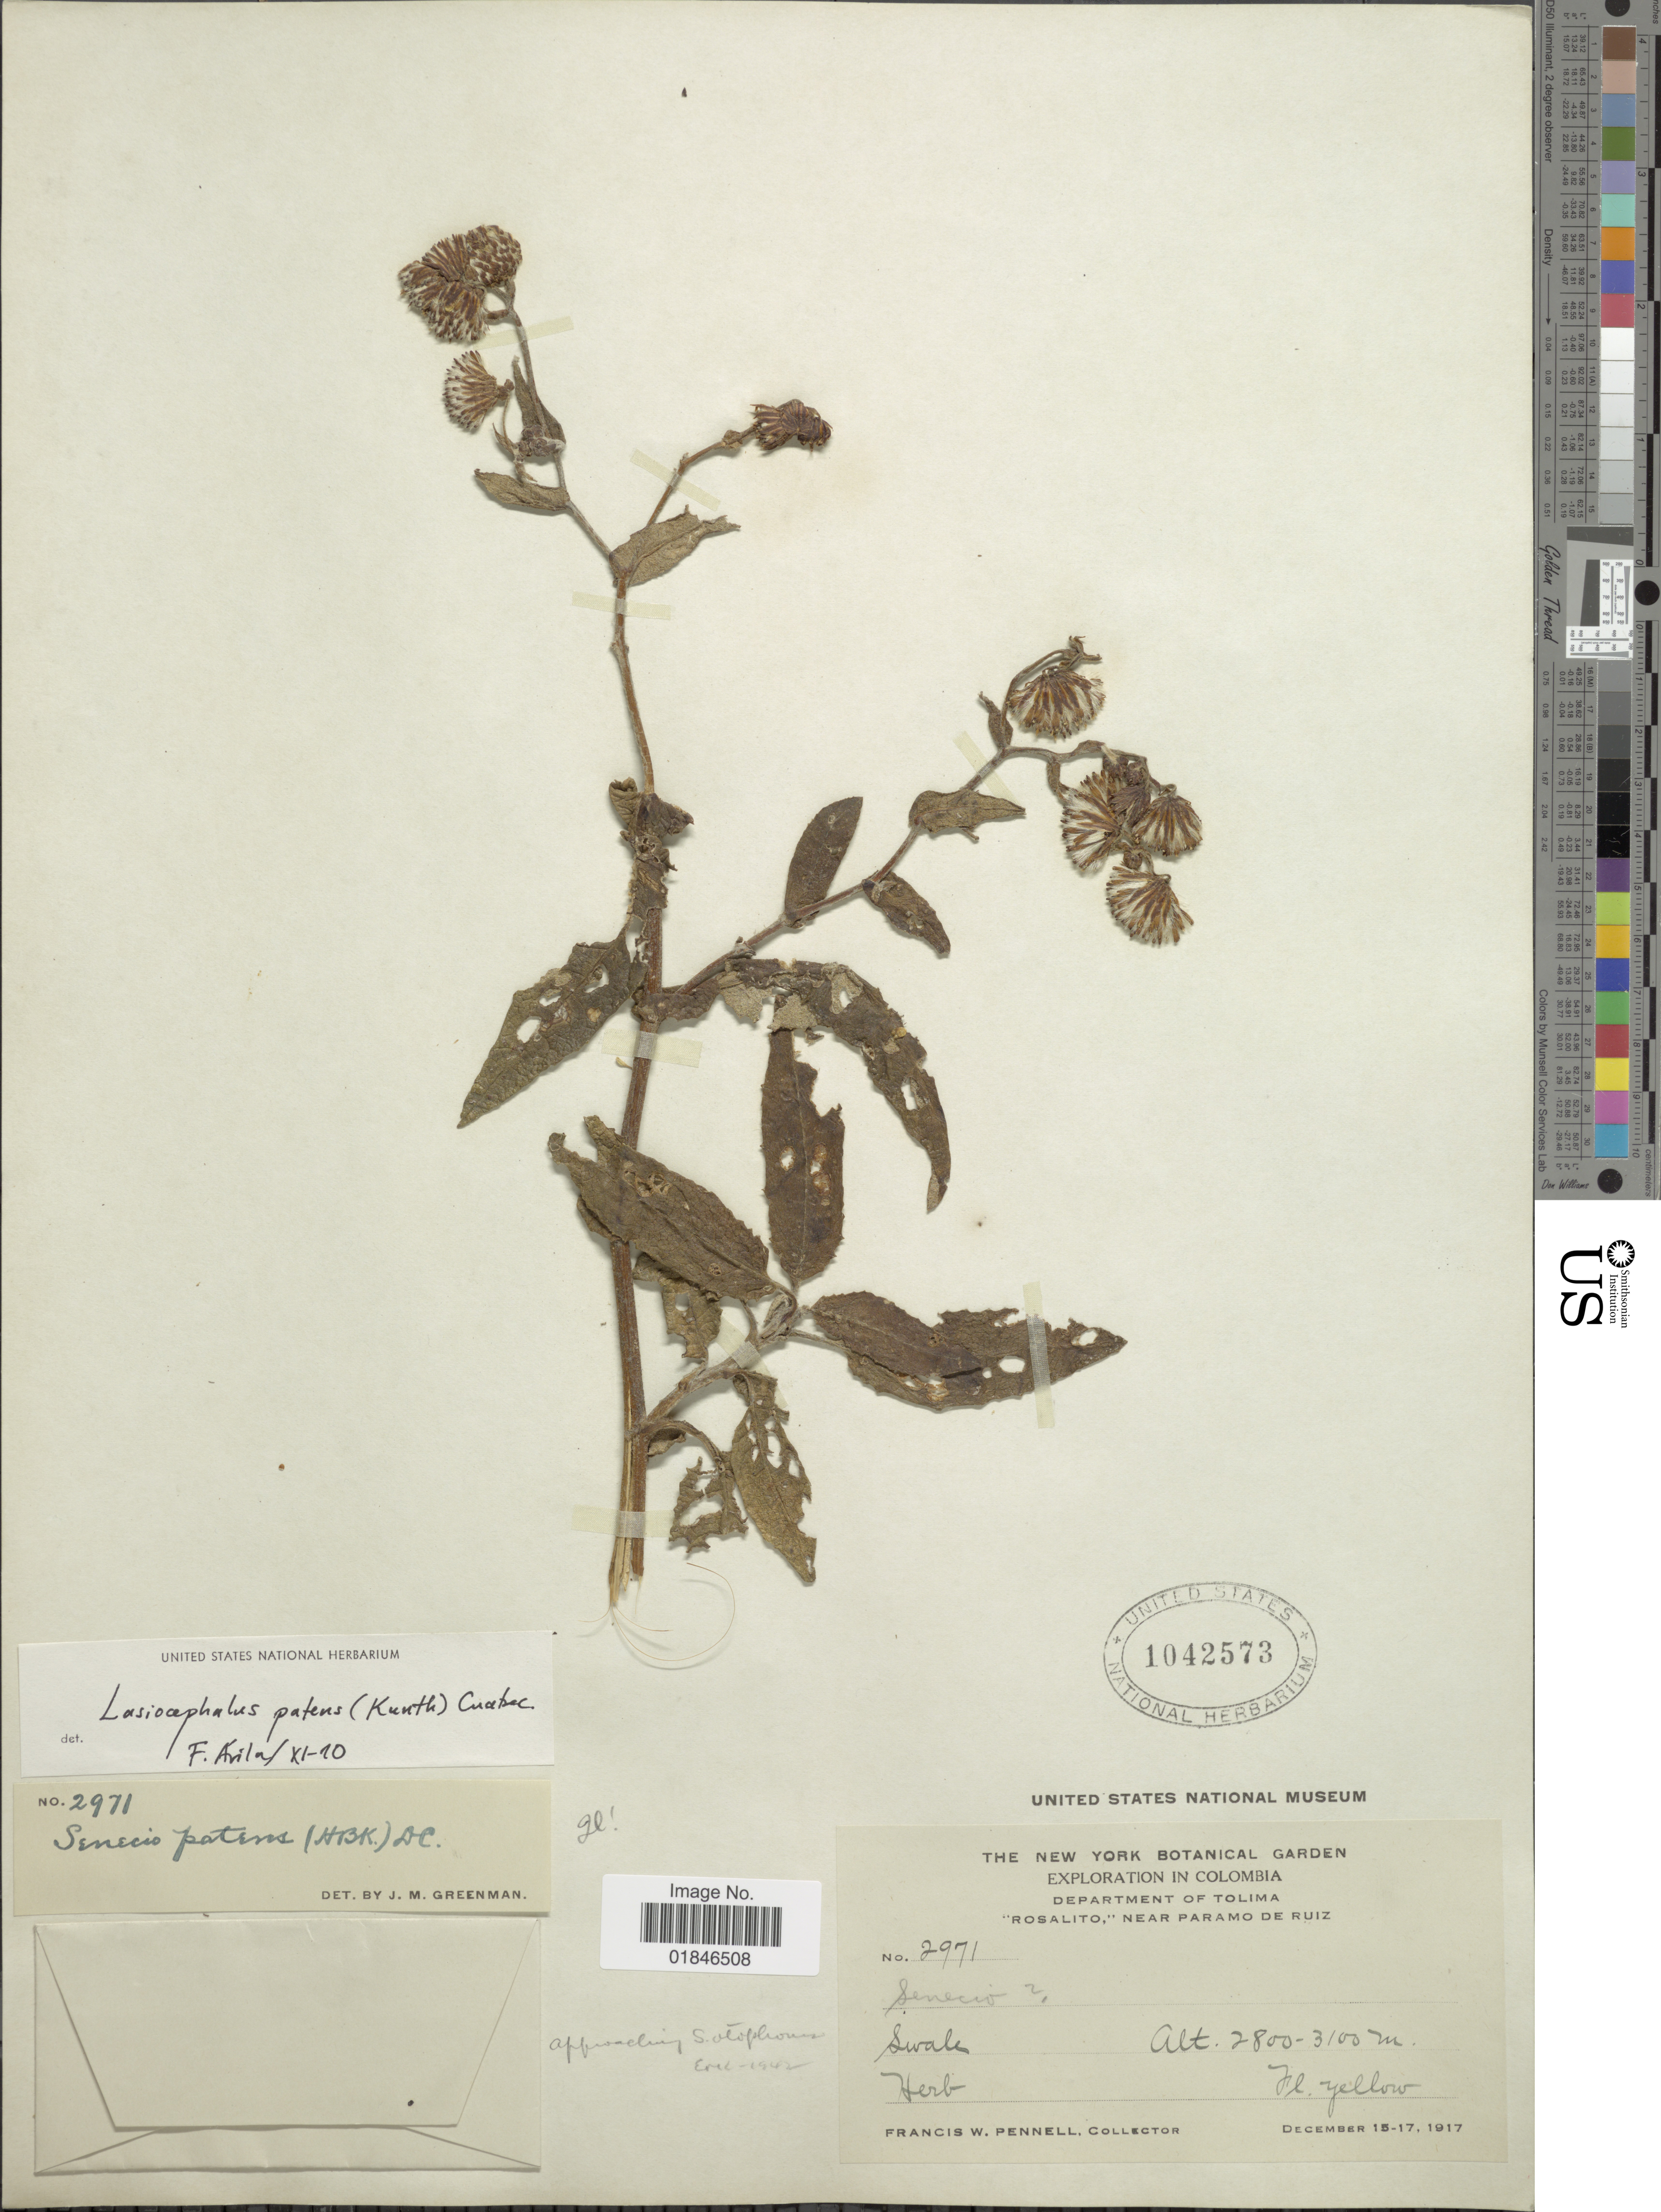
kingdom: Plantae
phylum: Tracheophyta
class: Magnoliopsida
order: Asterales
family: Asteraceae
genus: Senecio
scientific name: Senecio otophorus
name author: Wedd.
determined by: Salomon, Luciana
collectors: F. W. Pennell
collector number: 2971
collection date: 1917-12-15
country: Colombia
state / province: Tolima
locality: Department of Tolima,. "Rosalito,"Near Paramo de Ruiz.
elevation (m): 2800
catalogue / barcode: US 1042573